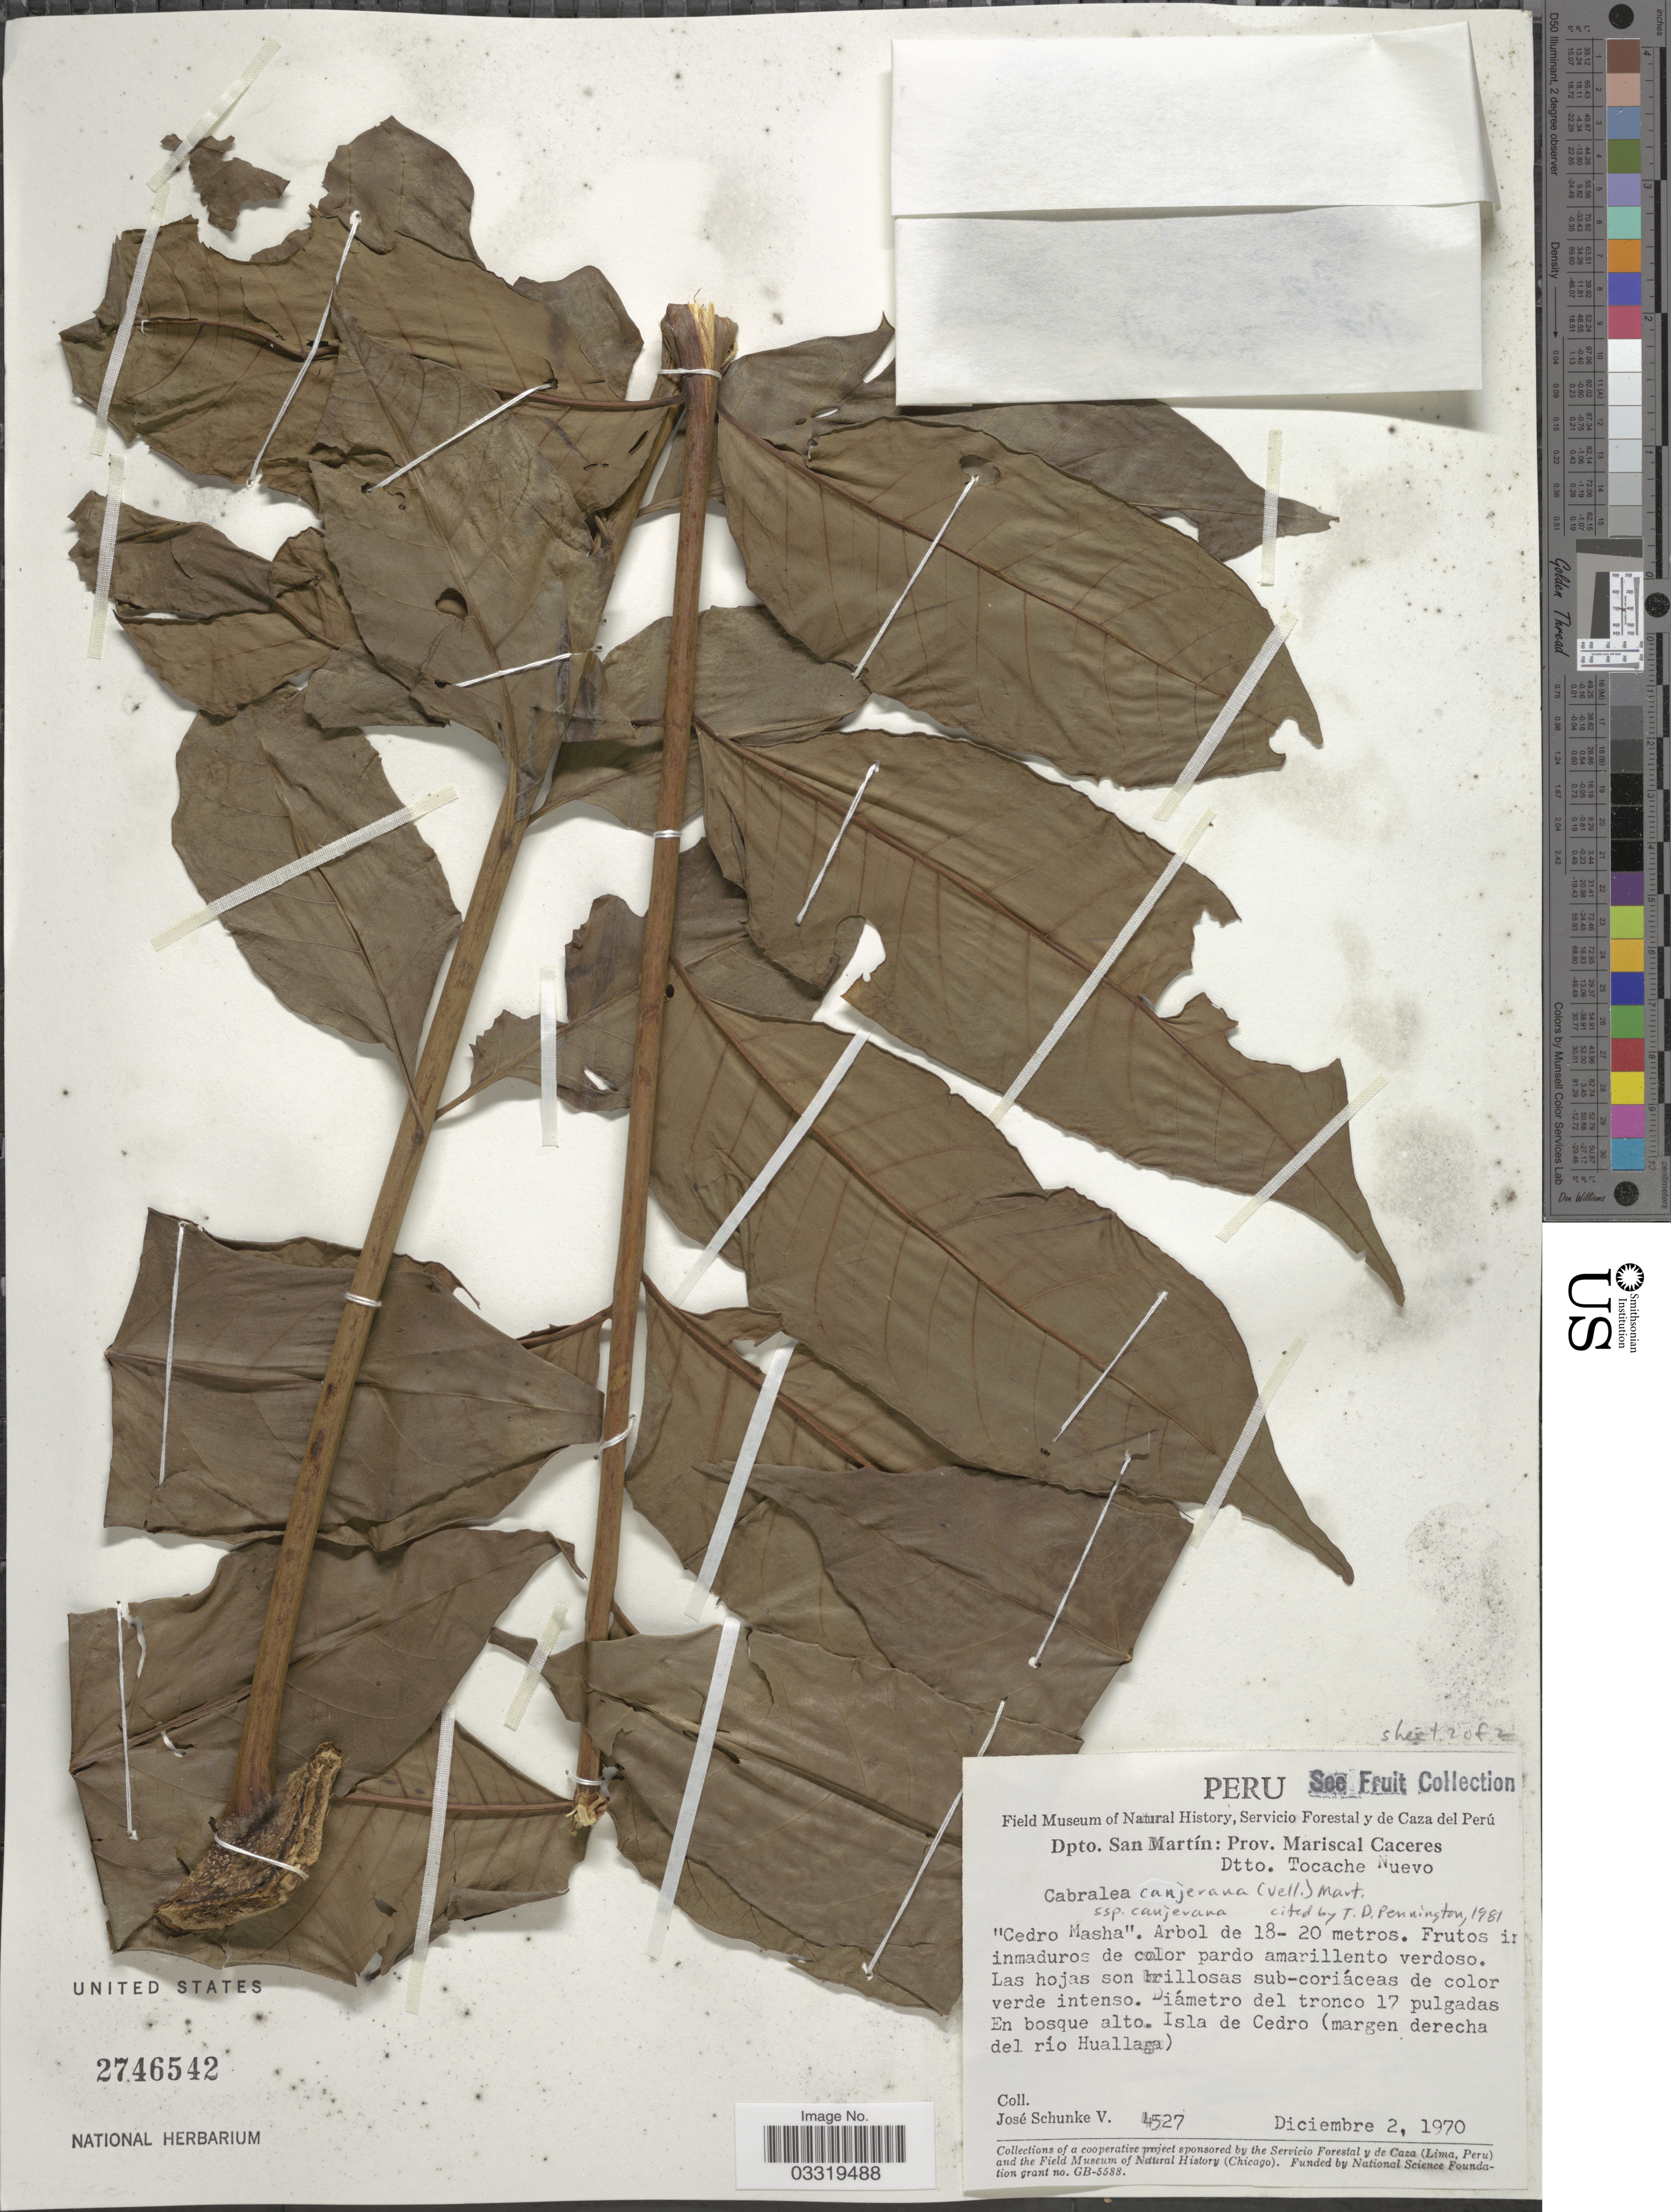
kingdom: Plantae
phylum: Tracheophyta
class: Magnoliopsida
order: Sapindales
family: Meliaceae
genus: Cabralea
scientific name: Cabralea canjerana subsp. canjerana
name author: (Vell.) Mart.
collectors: J. Schunke Vigo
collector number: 4527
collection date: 1970-12-02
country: Peru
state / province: San Martín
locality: Dpto. San Martín: Prov. Mariscal Caceres, Dtto. Tocache Nuevo, En bosque alto. Isla de Cedro (margen derecha del rio Huallaga).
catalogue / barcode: US 2746542